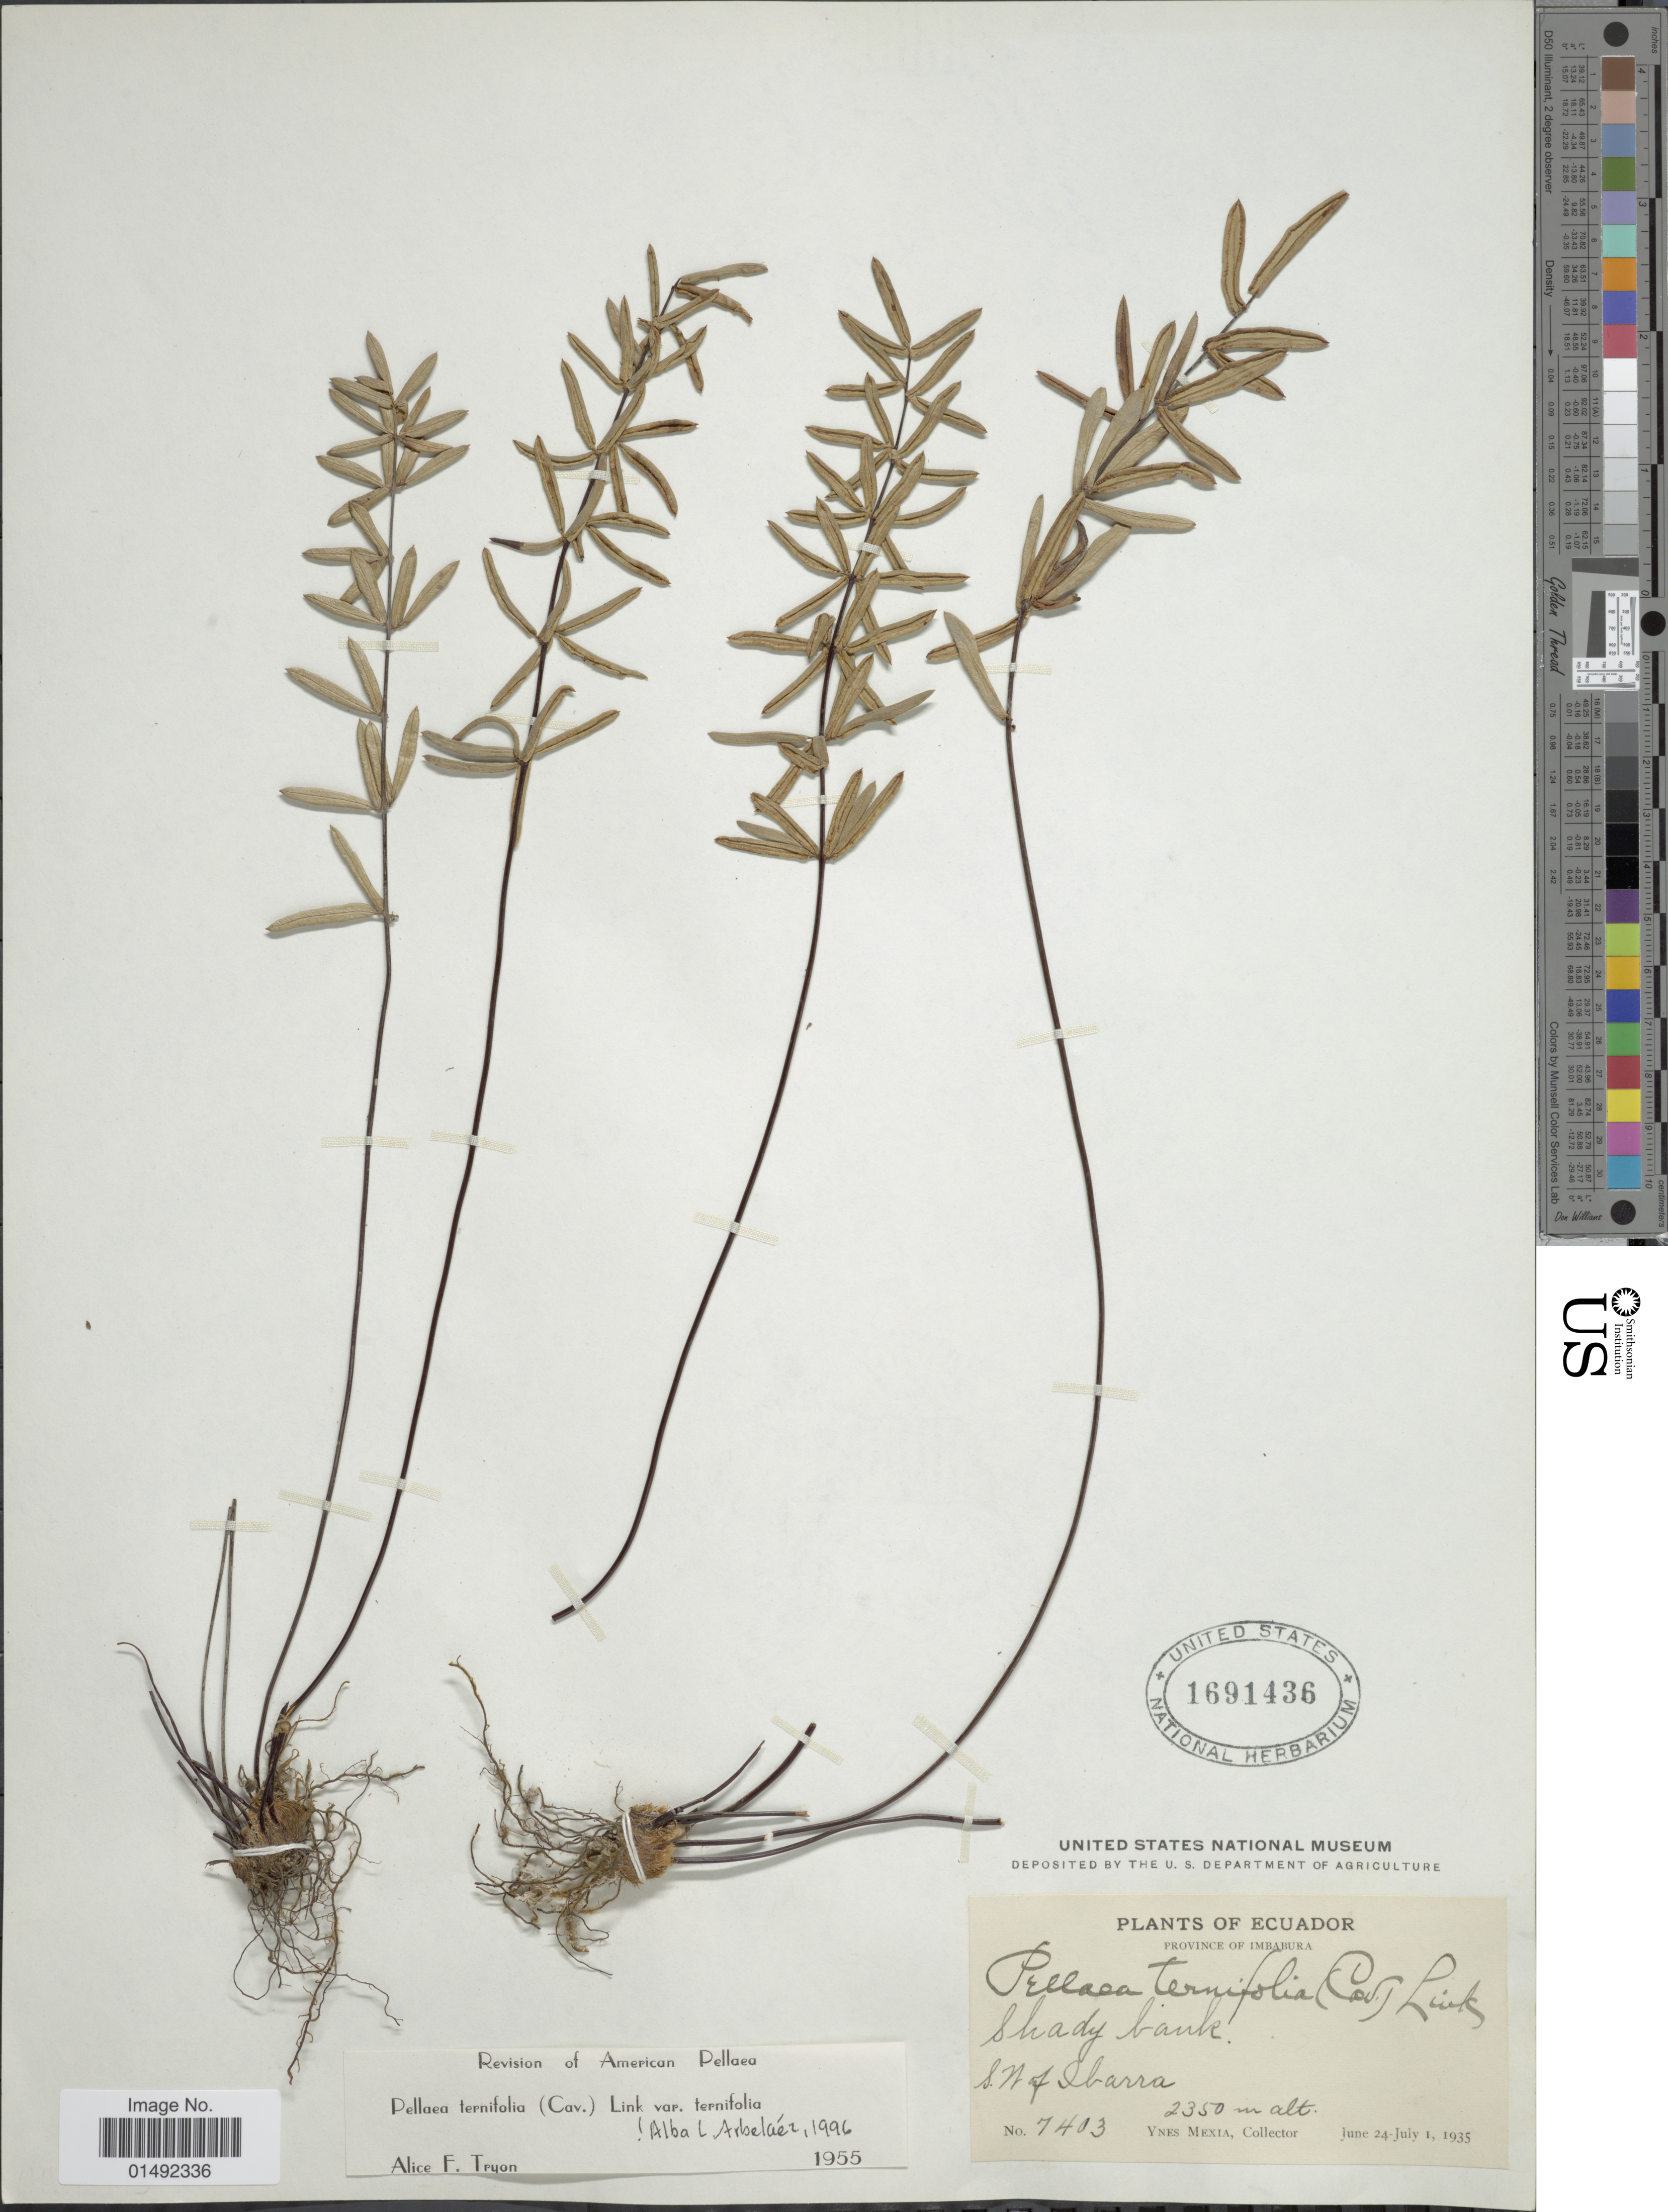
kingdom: Plantae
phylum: Tracheophyta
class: Polypodiopsida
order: Polypodiales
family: Pteridaceae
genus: Pellaea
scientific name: Pellaea ternifolia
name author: (Cav.) Link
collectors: Y. Mexia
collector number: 7403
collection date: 1935-06-24/1935-07-01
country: Ecuador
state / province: Imbabura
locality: Shady bank, S.N. of Imbura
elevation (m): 2350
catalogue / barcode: US 1691436